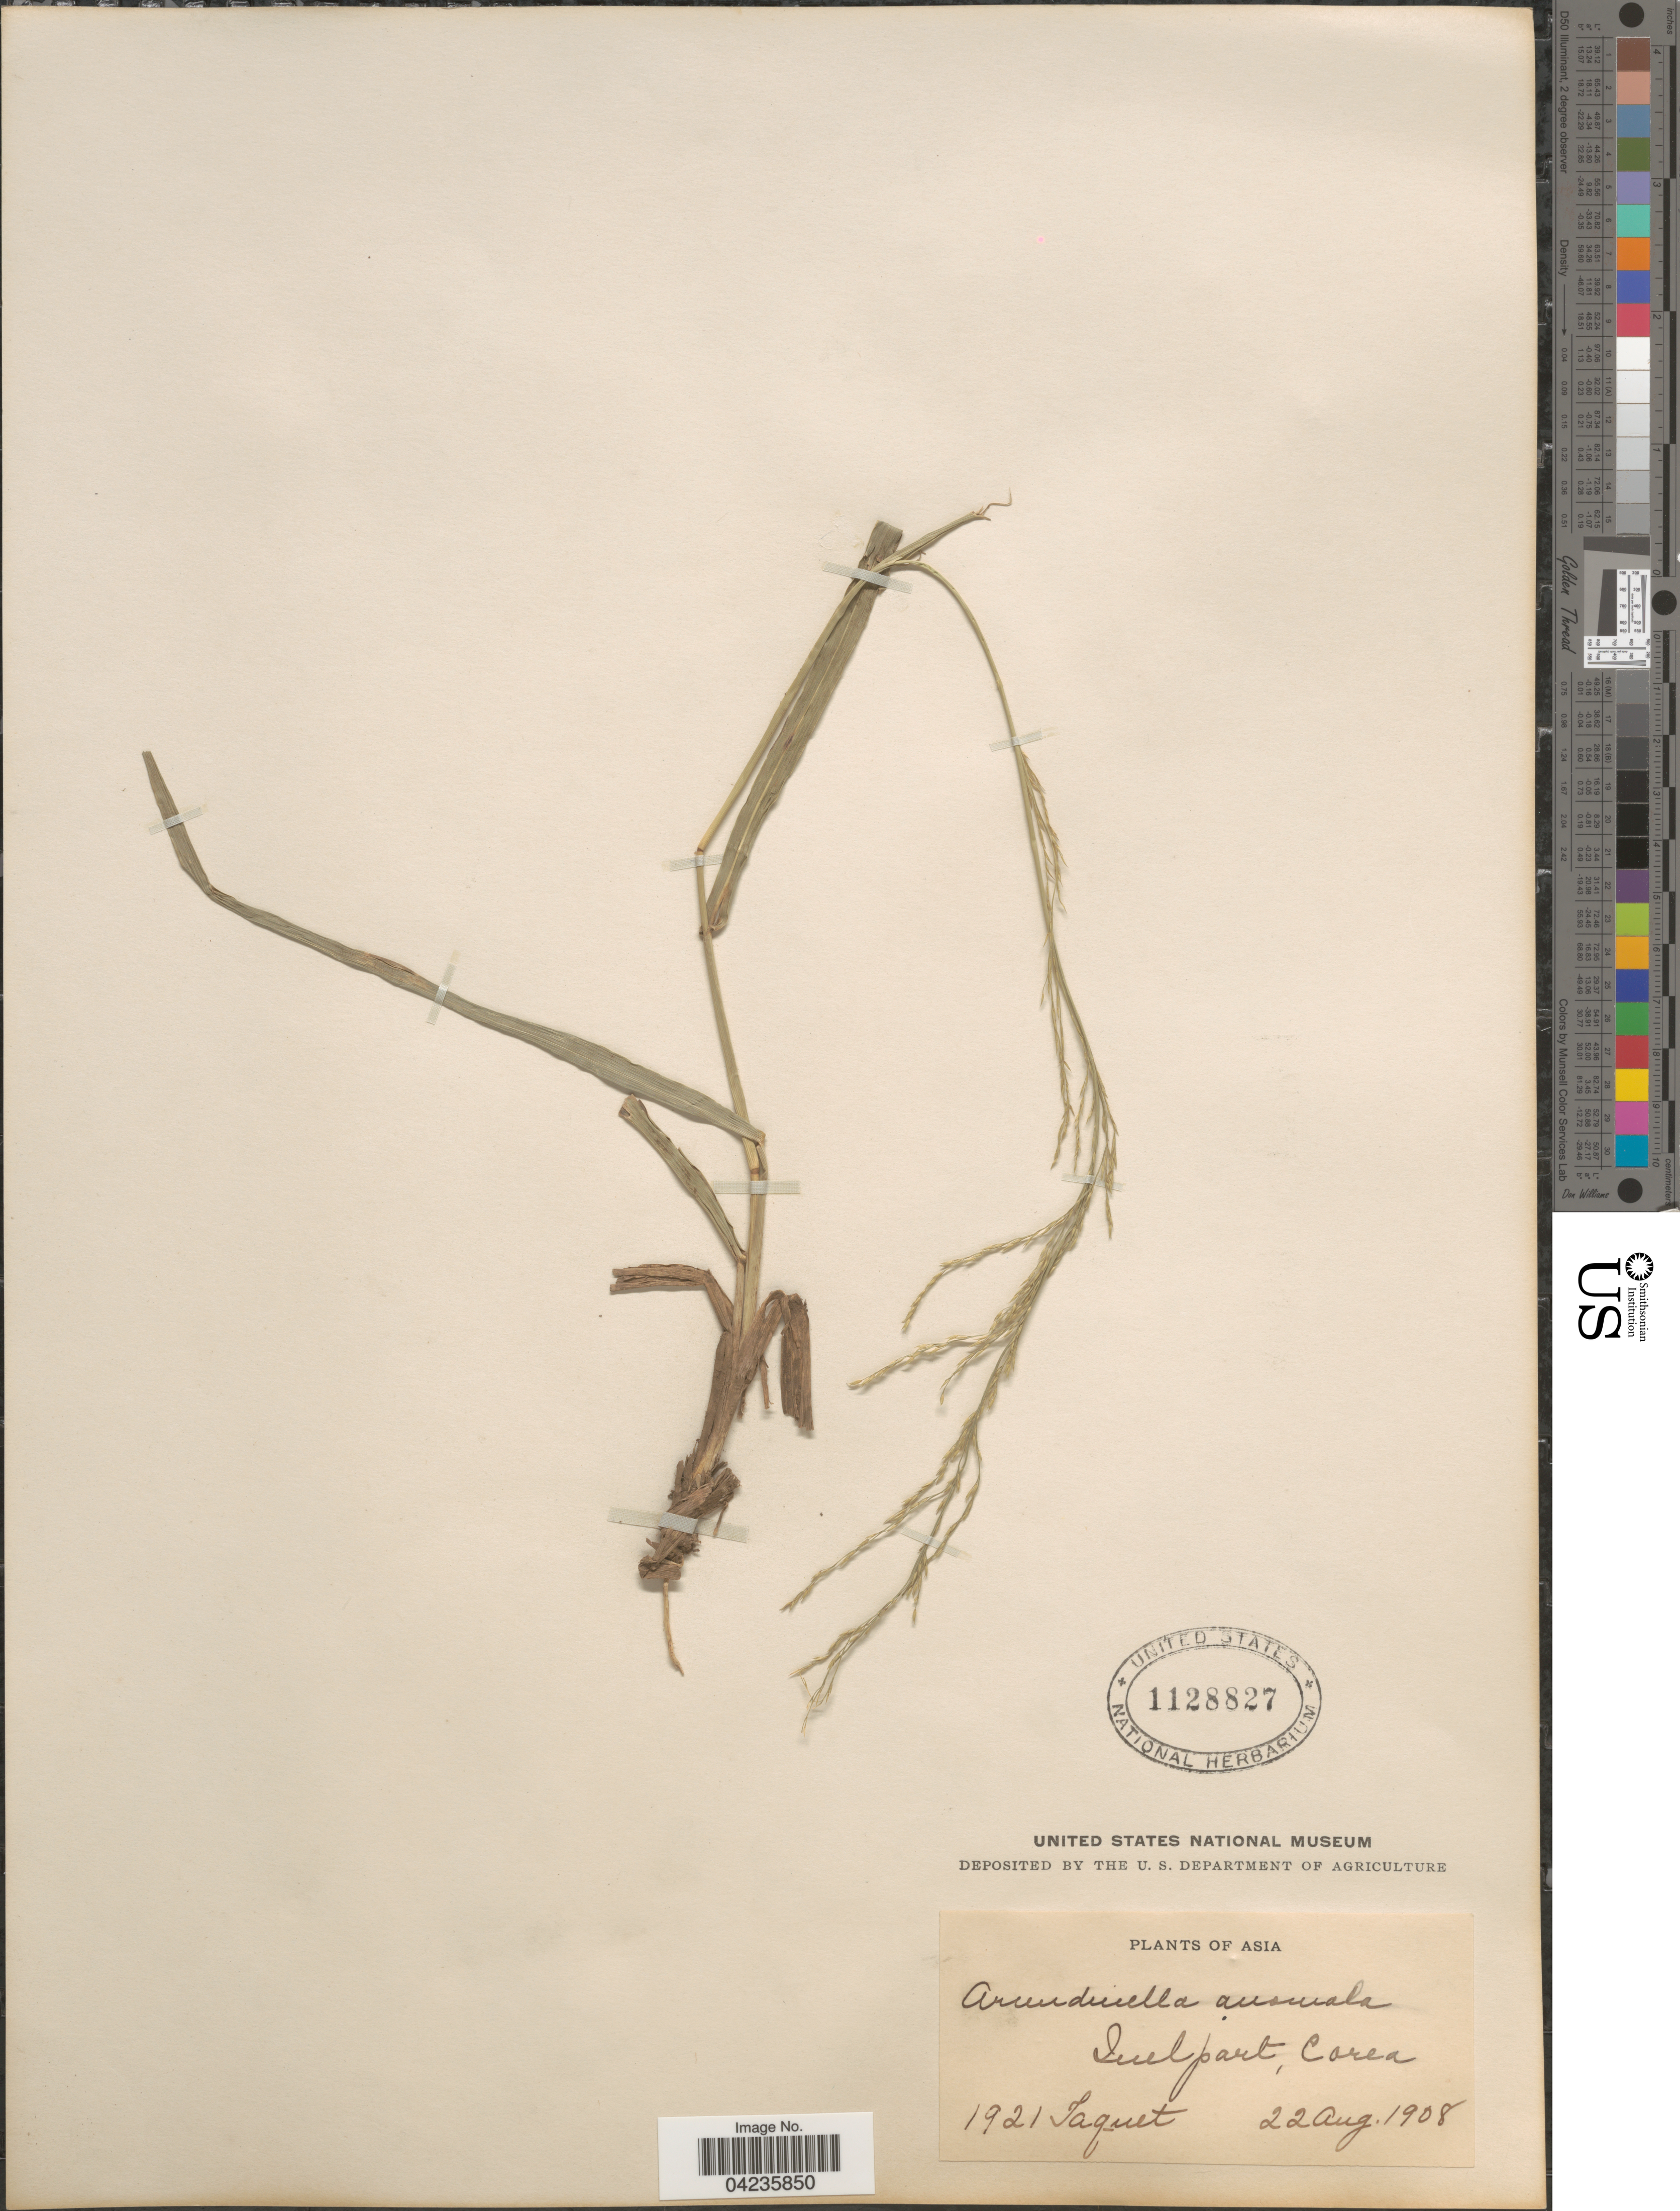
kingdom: Plantae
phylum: Tracheophyta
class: Liliopsida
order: Poales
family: Poaceae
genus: Arundinella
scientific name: Arundinella hirta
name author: (Thunb.) Tanaka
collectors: -. Jaquet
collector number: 1921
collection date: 1908-08-22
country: South Korea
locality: Quelpart, Corea.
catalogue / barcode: US 1128827